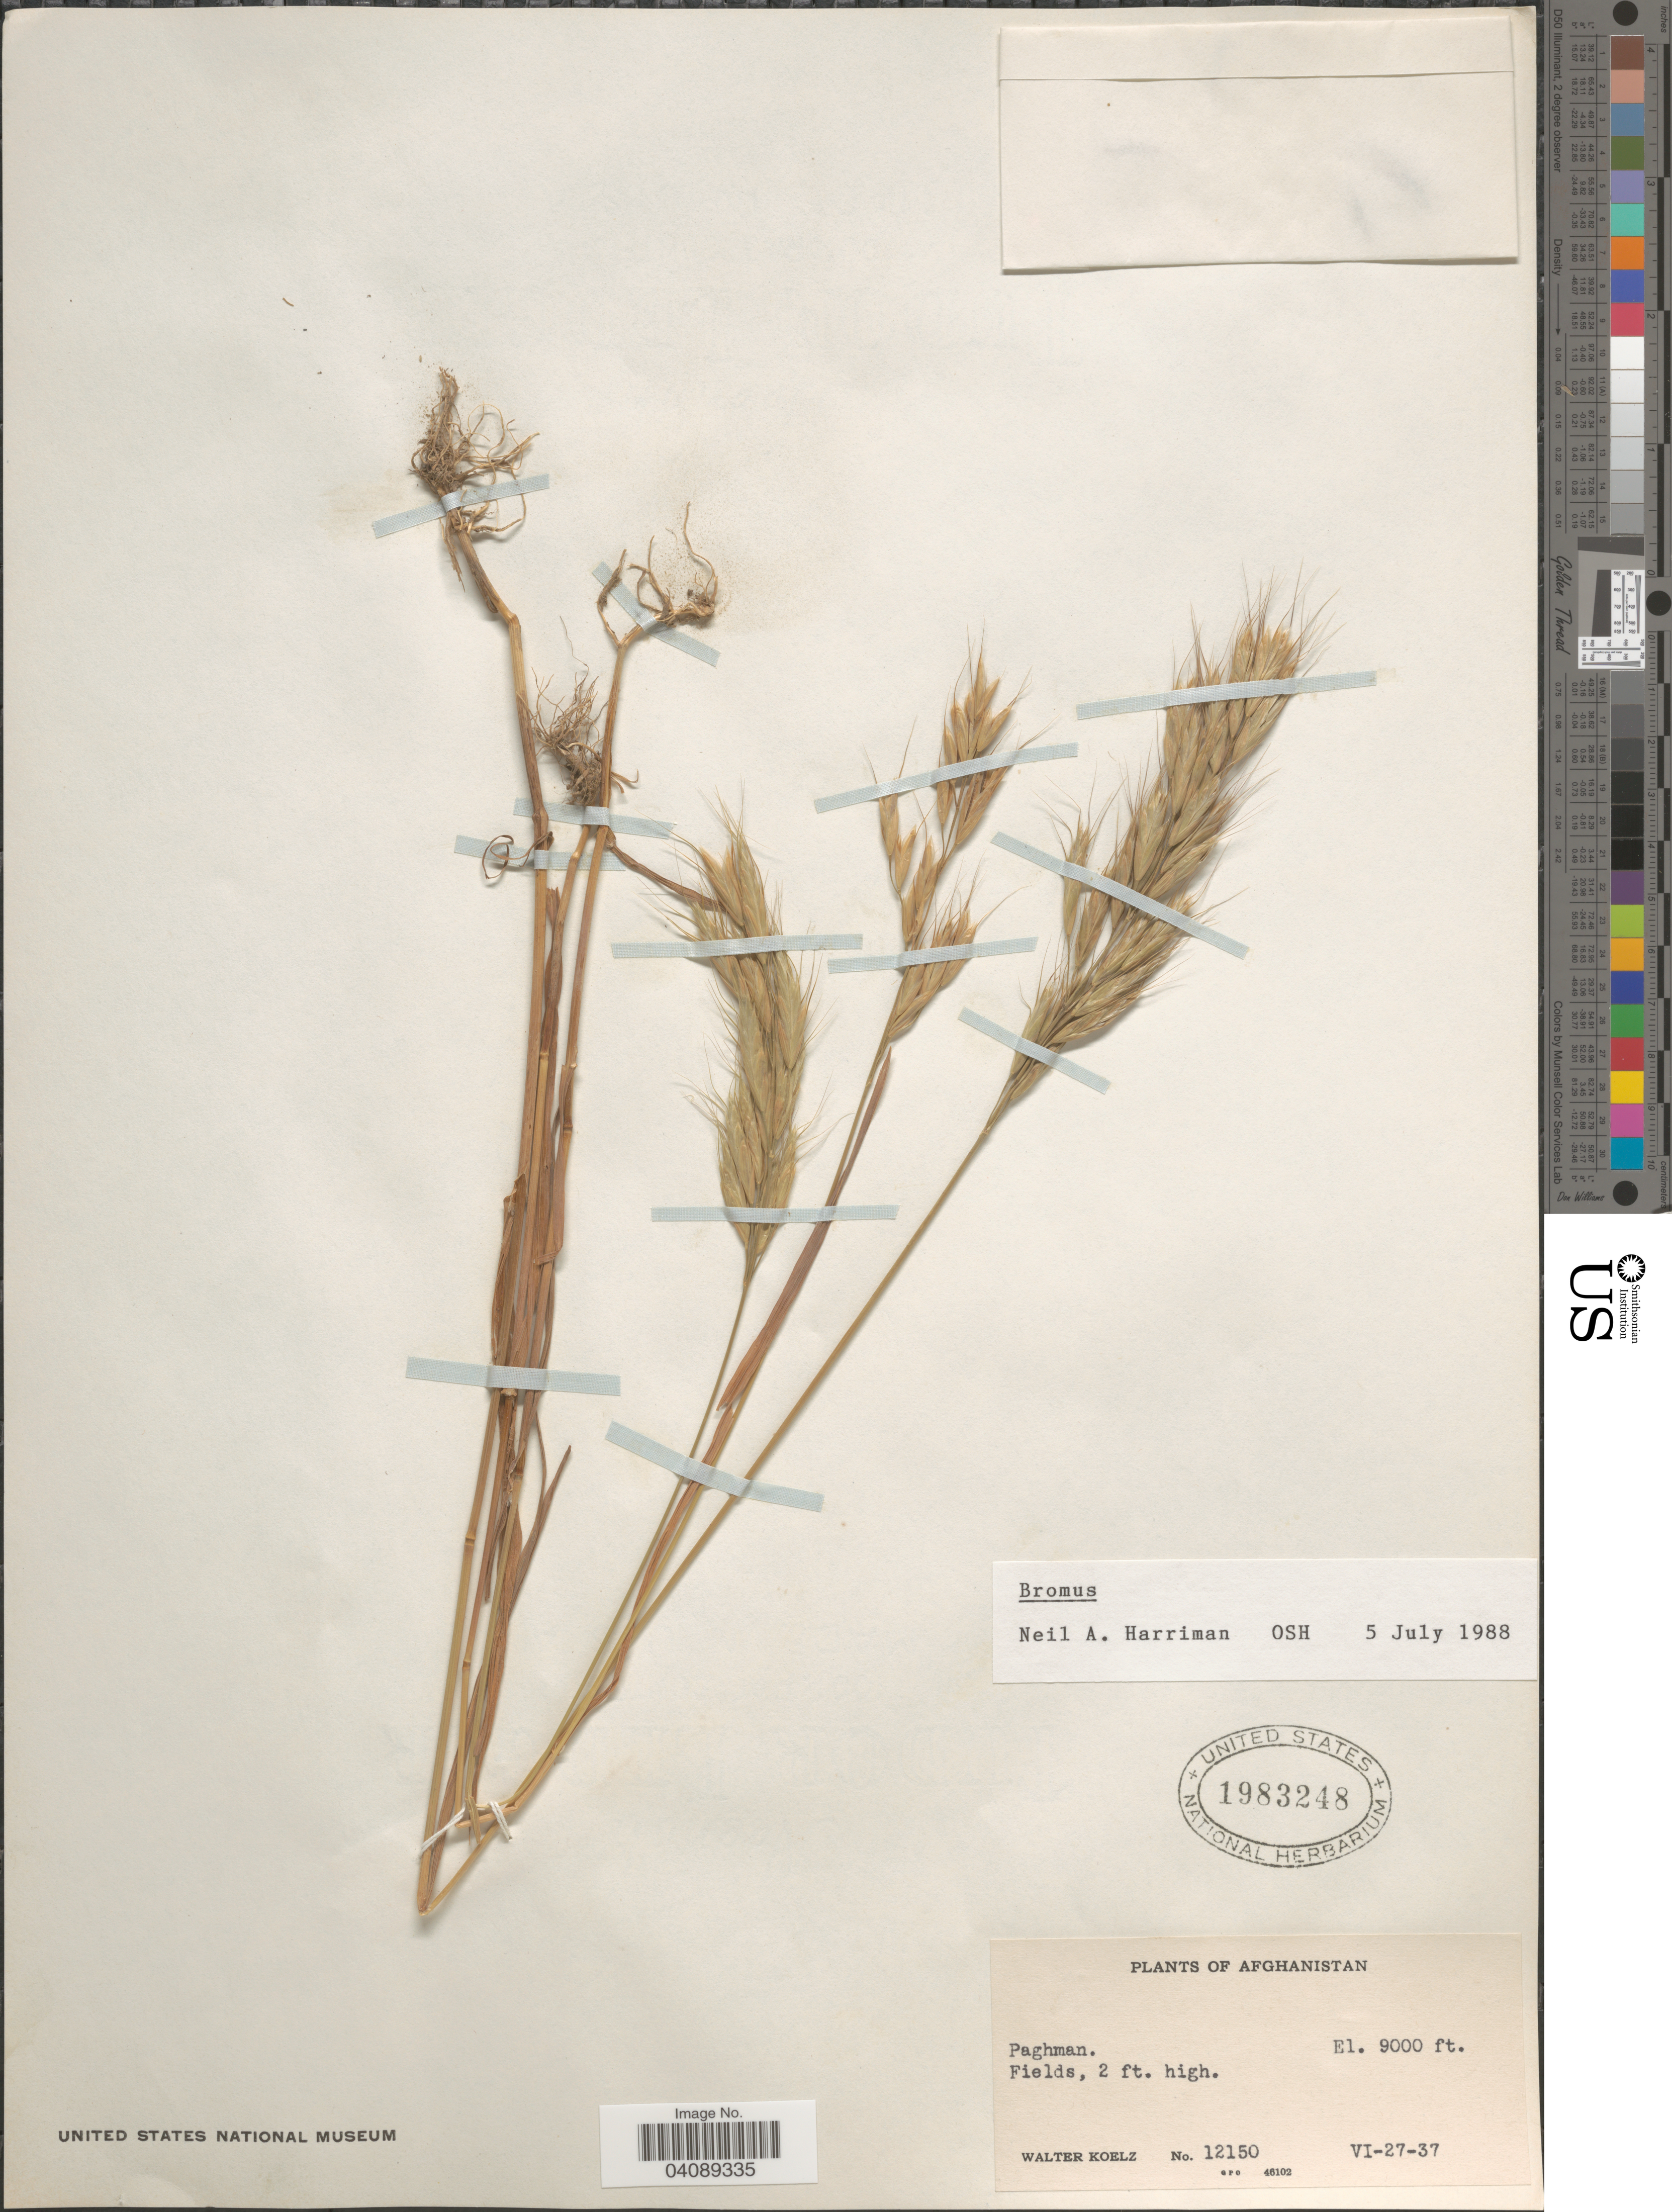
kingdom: Plantae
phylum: Tracheophyta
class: Liliopsida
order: Poales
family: Poaceae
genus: Bromus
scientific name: Bromus sp.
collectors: W. N. Koelz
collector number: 12150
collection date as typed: Transcribed d/m/y: 27/6/37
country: Afghanistan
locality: Paghman. Fields.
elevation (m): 2743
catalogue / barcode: US 1983248